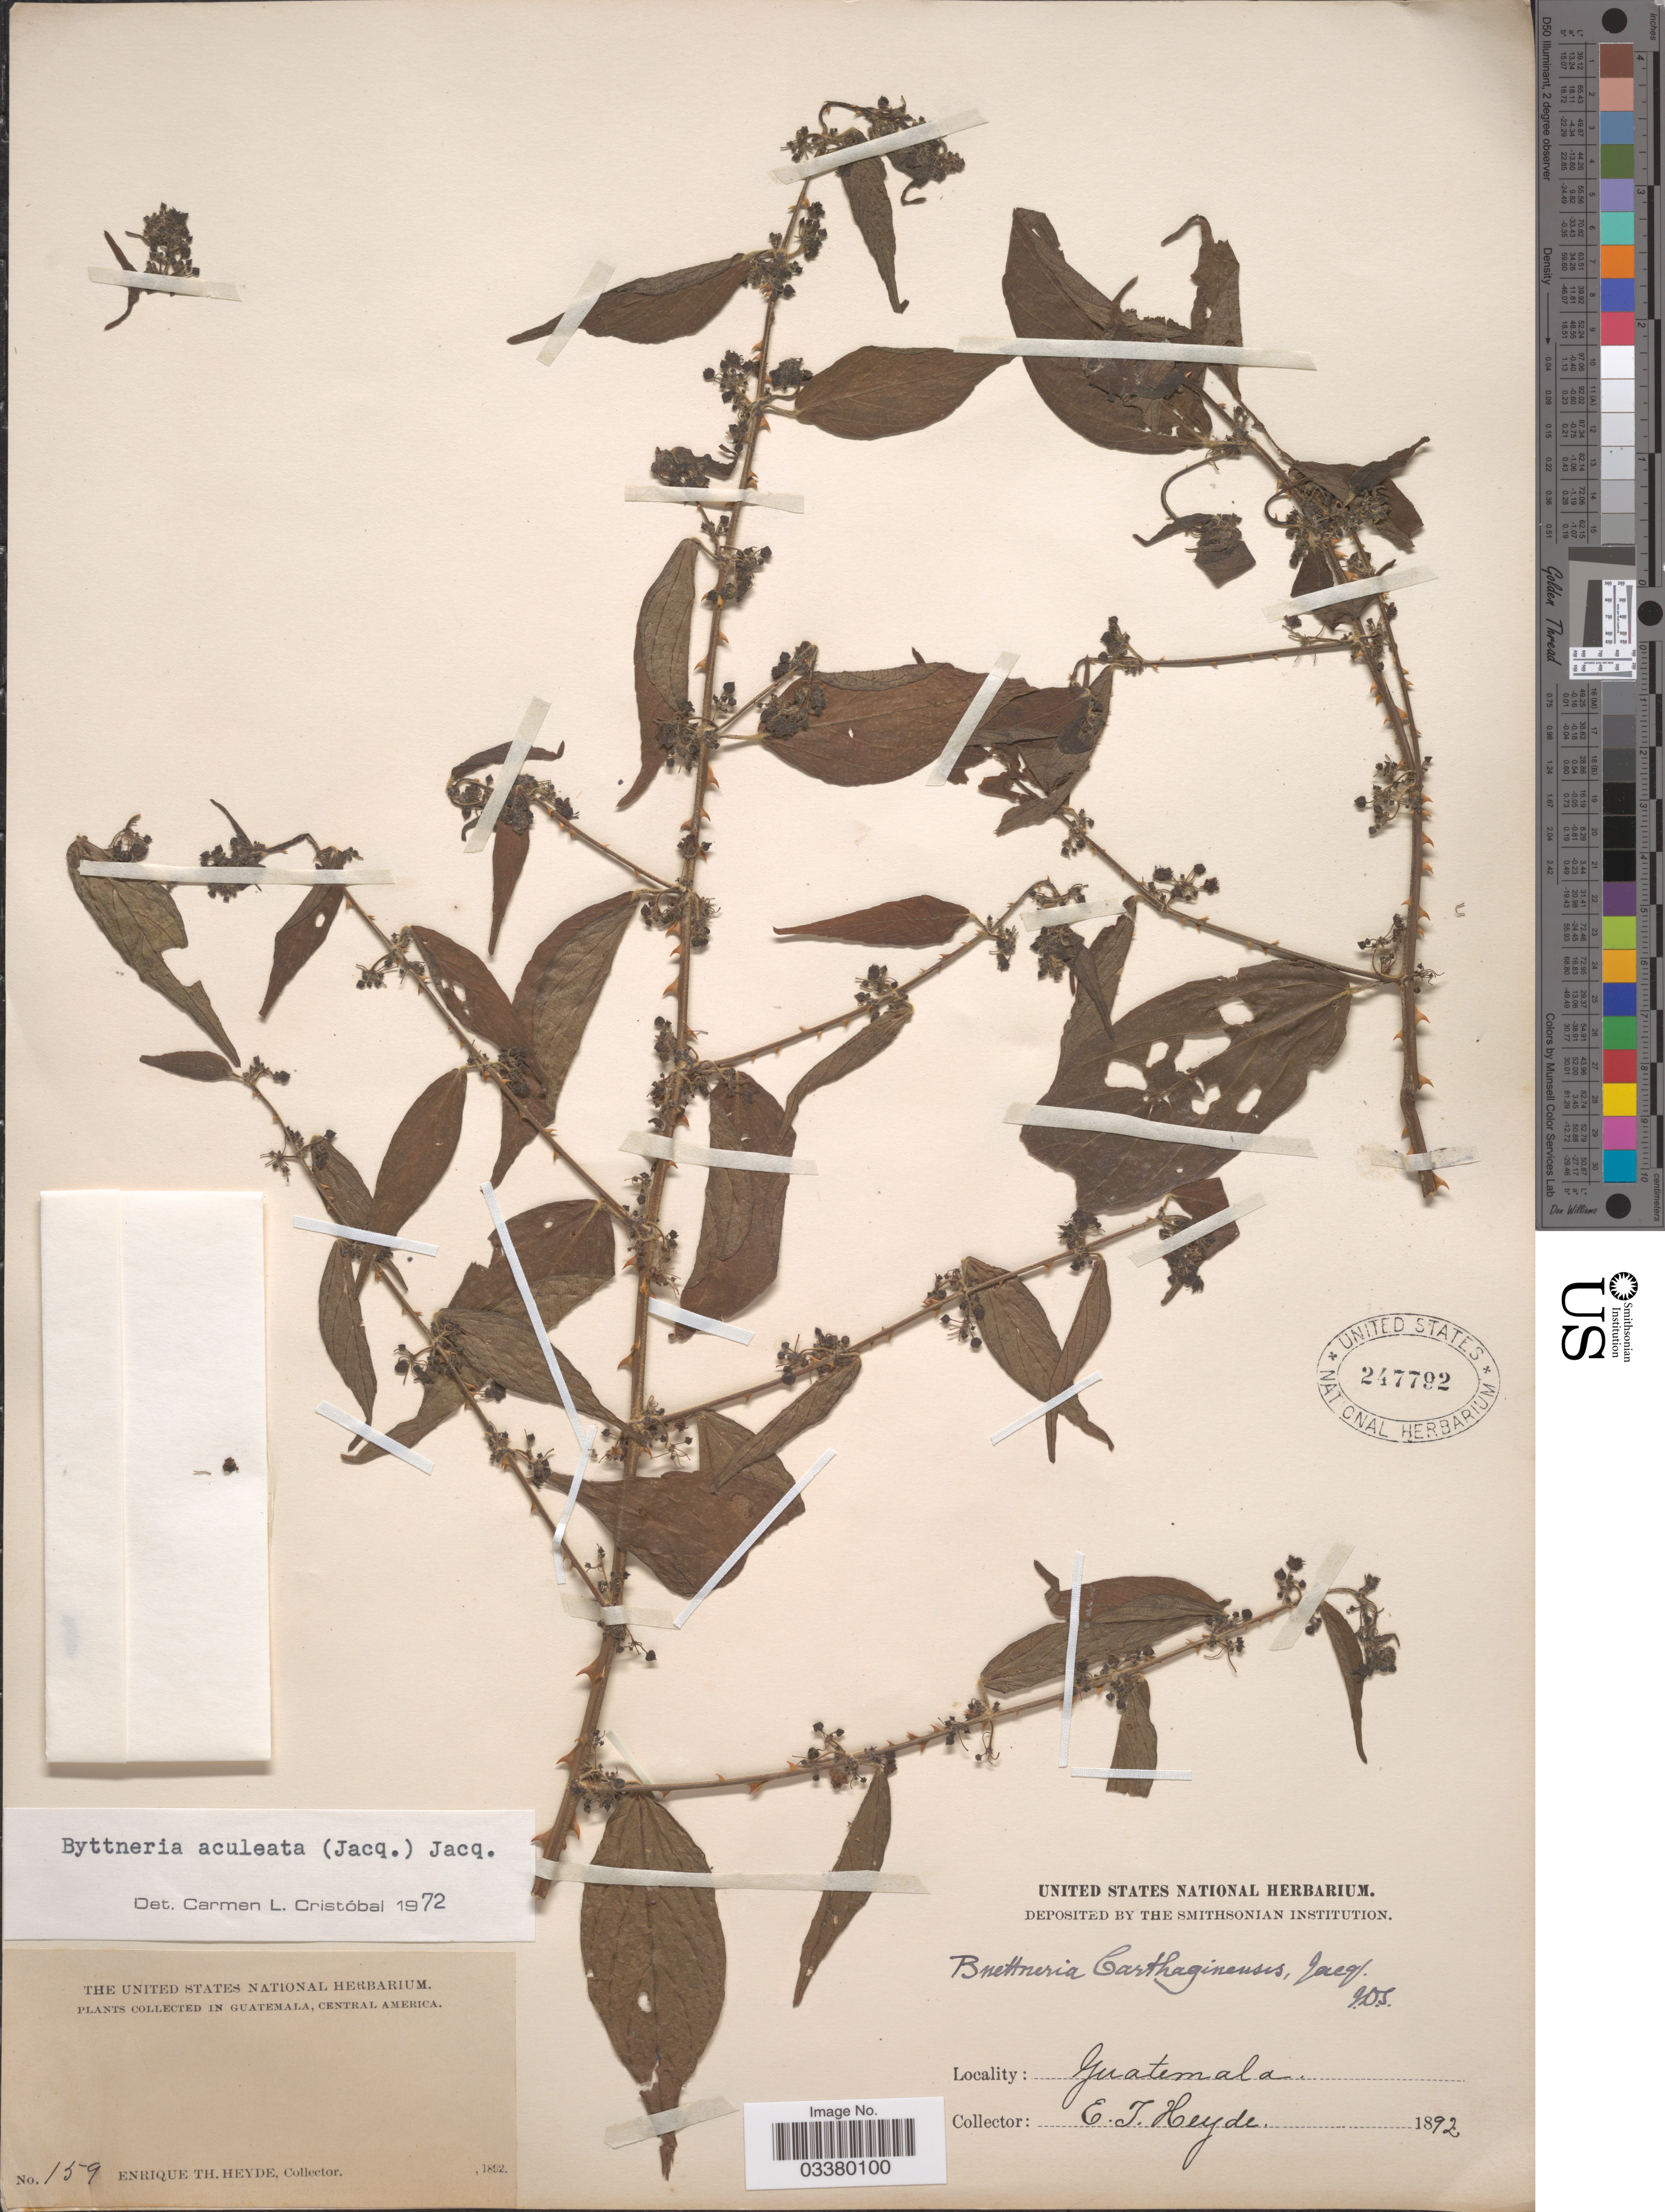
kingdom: Plantae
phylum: Tracheophyta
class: Magnoliopsida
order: Malvales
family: Malvaceae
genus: Byttneria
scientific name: Byttneria aculeata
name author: (Jacq.) Jacq.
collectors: E. T. Heyde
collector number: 159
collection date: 1892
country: Guatemala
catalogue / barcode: US 247792